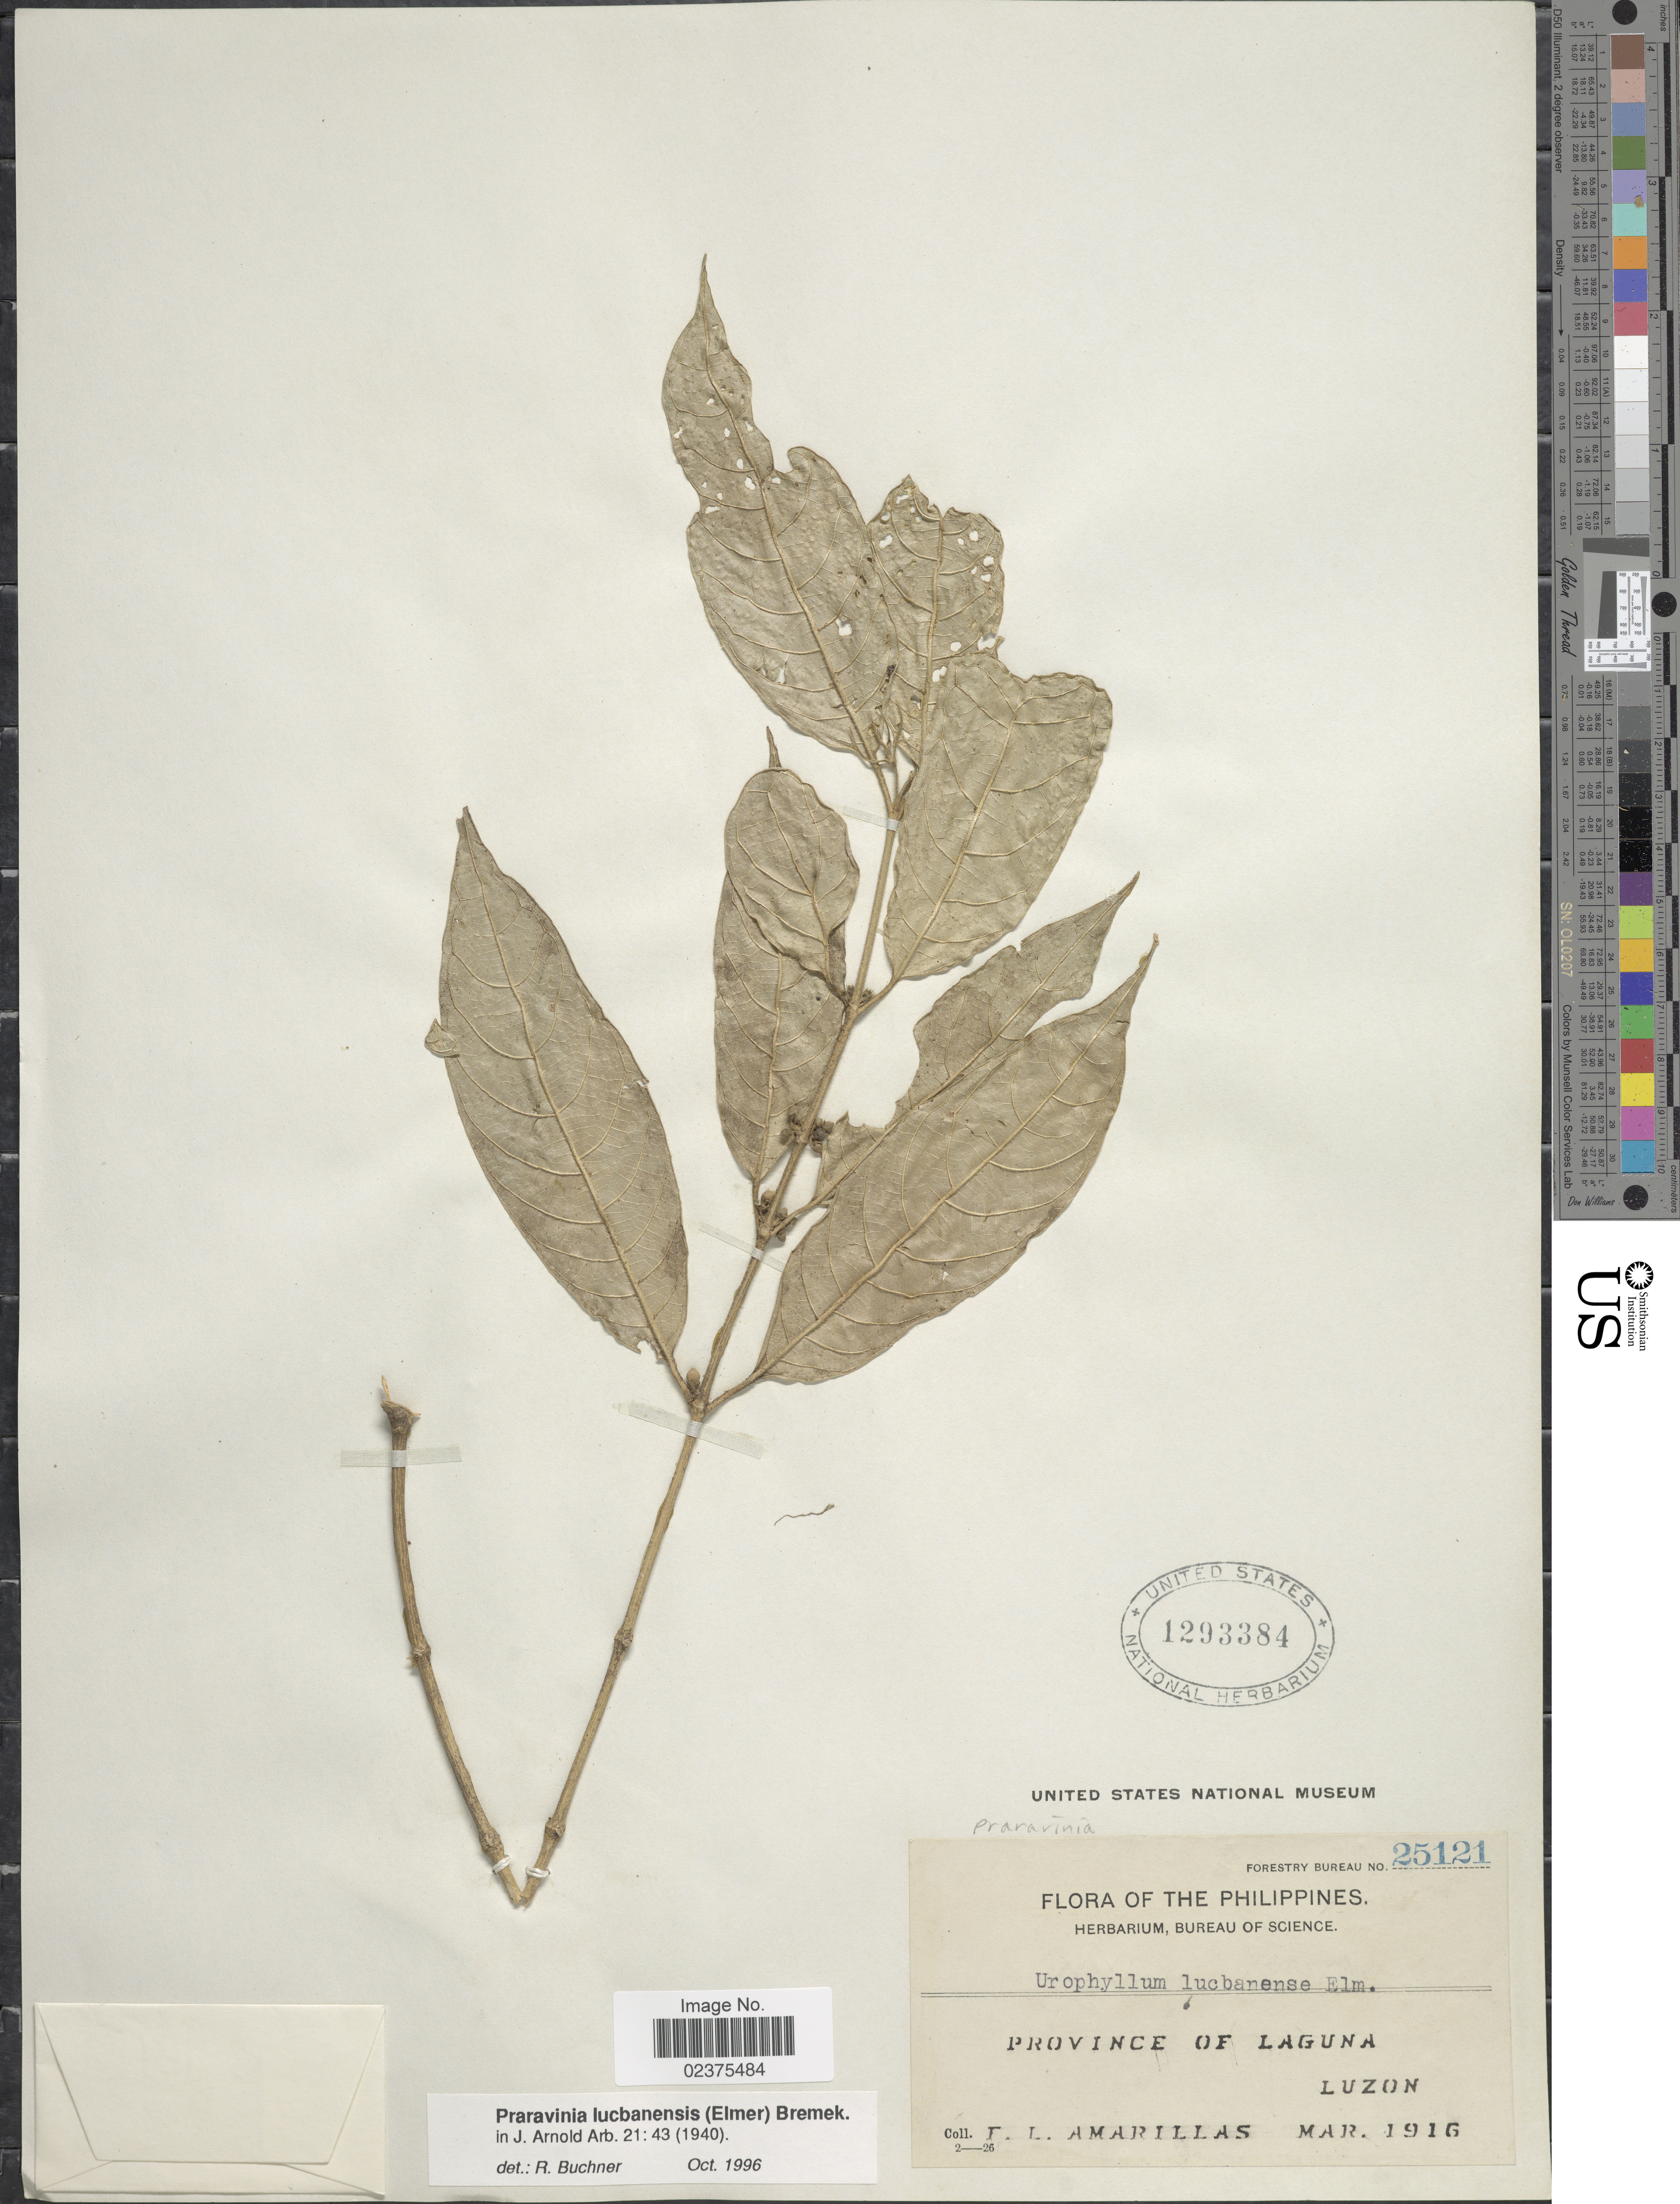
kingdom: Plantae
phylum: Tracheophyta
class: Magnoliopsida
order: Gentianales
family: Rubiaceae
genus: Praravinia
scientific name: Praravinia lucbanensis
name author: (Elmer) Bremek.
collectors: F. Amarillas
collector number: Forestry Bureau 25121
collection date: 1916-03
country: Philippines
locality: Province of Laguna, Luzon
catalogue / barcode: US 1293384